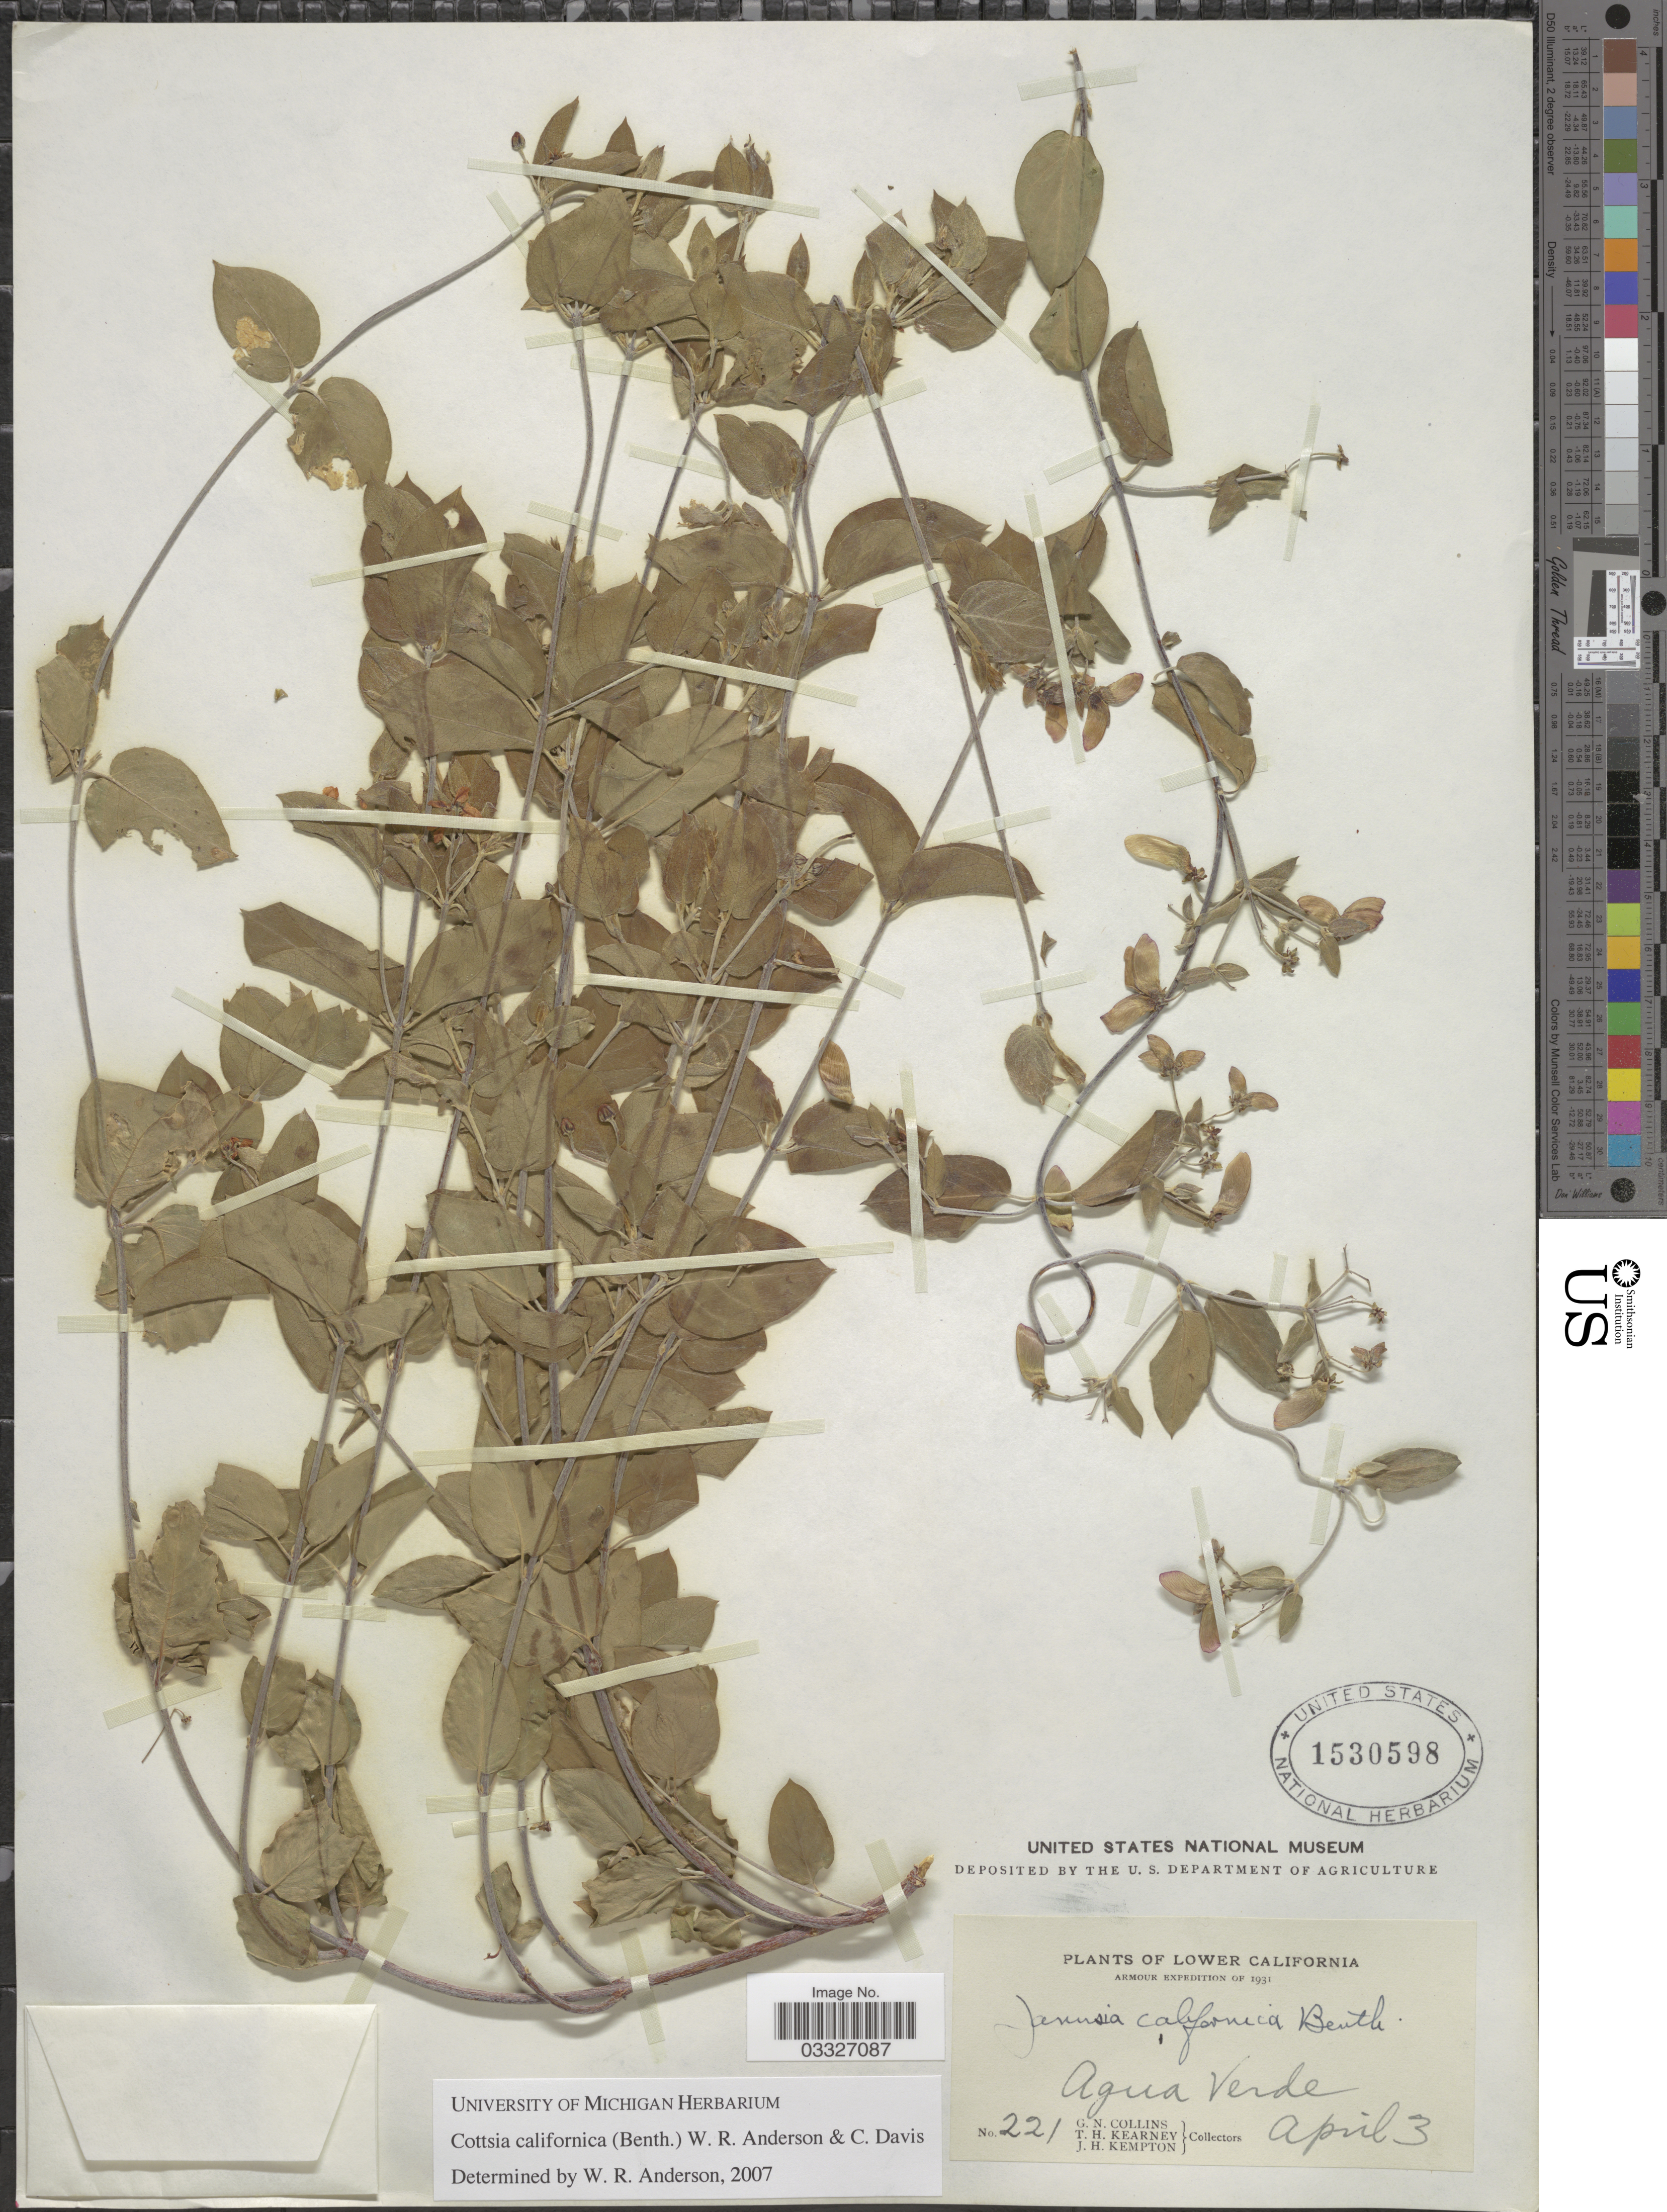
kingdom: Plantae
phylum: Tracheophyta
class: Magnoliopsida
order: Malpighiales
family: Malpighiaceae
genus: Cottsia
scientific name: Cottsia californica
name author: (Benth.) W.R. Anderson & C. Davis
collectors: G. Collins, T. H. Kearney & J. H. Kempton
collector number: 221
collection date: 1931-04-03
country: Mexico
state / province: Baja California Sur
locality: Lower California. Agua Verde.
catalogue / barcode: US 1530598